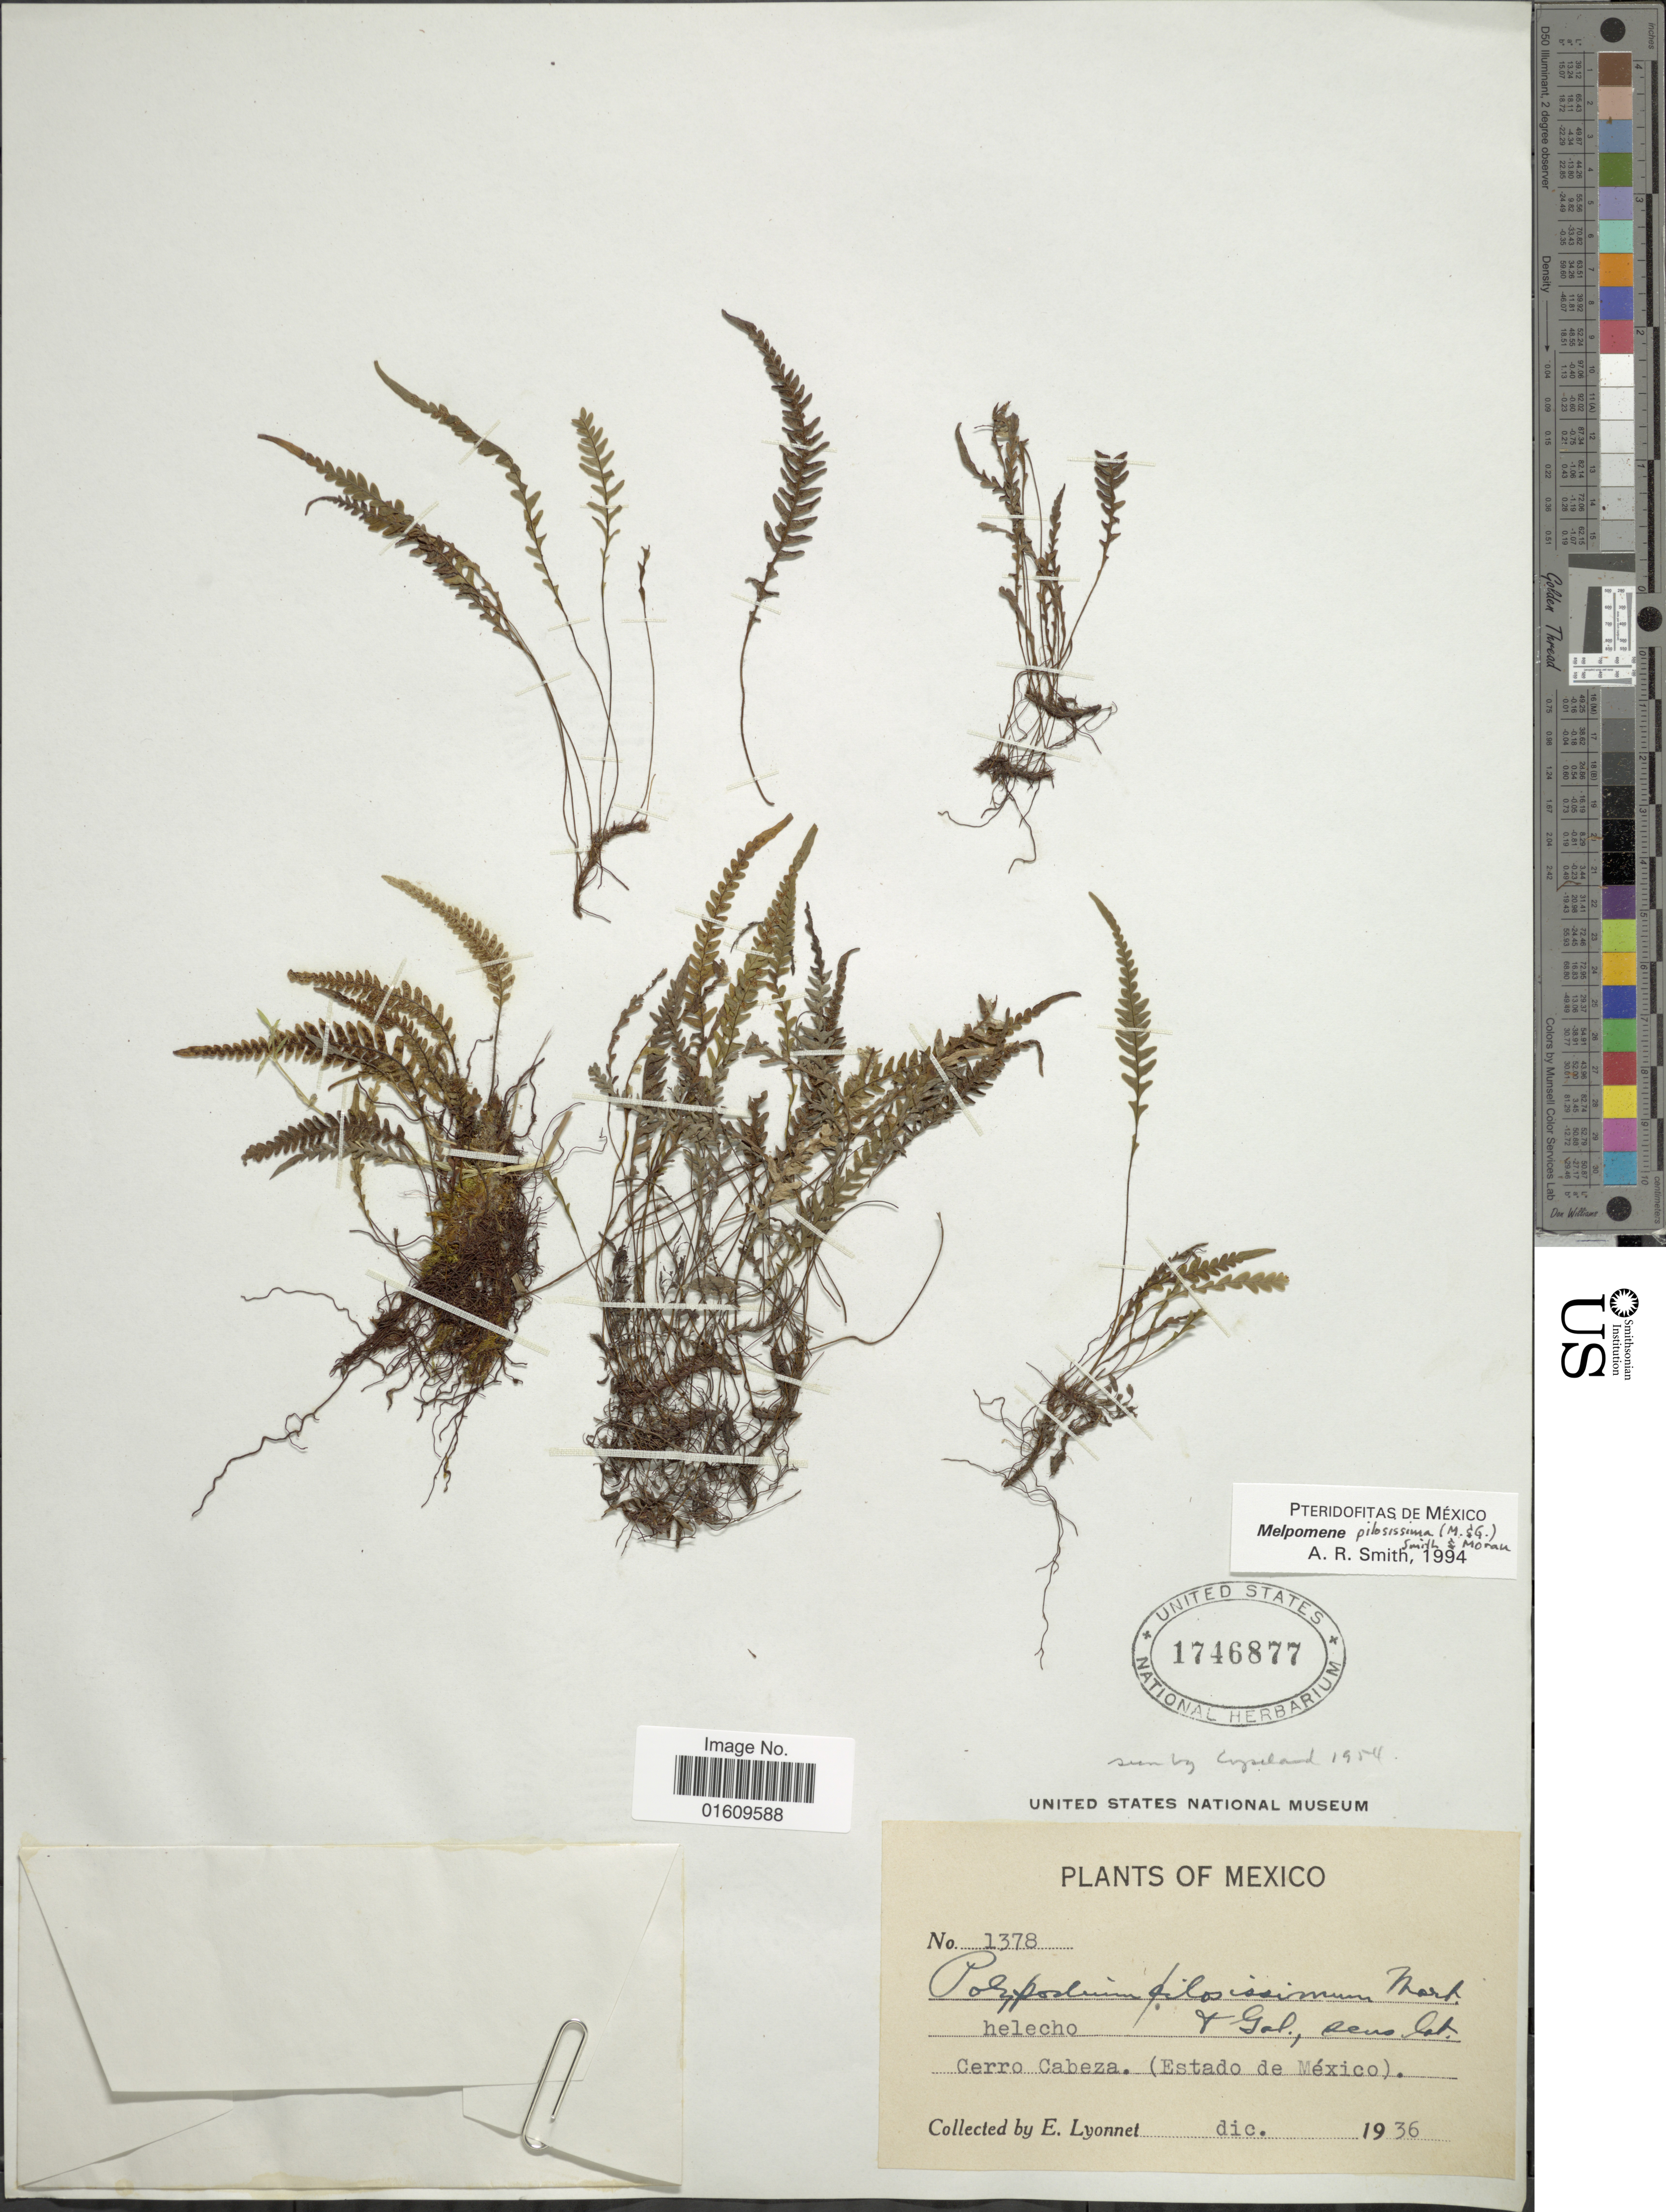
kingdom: Plantae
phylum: Tracheophyta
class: Polypodiopsida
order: Polypodiales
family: Polypodiaceae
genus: Melpomene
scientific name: Melpomene pilosissima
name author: (M. Martens & Galeotti) A.R. Sm. & R.C. Moran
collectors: E. Lyonnel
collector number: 1378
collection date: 1936-12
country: Mexico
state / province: México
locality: Helecho, Cerro Cabeza ( Estado de Mexico )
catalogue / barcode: US 1746877